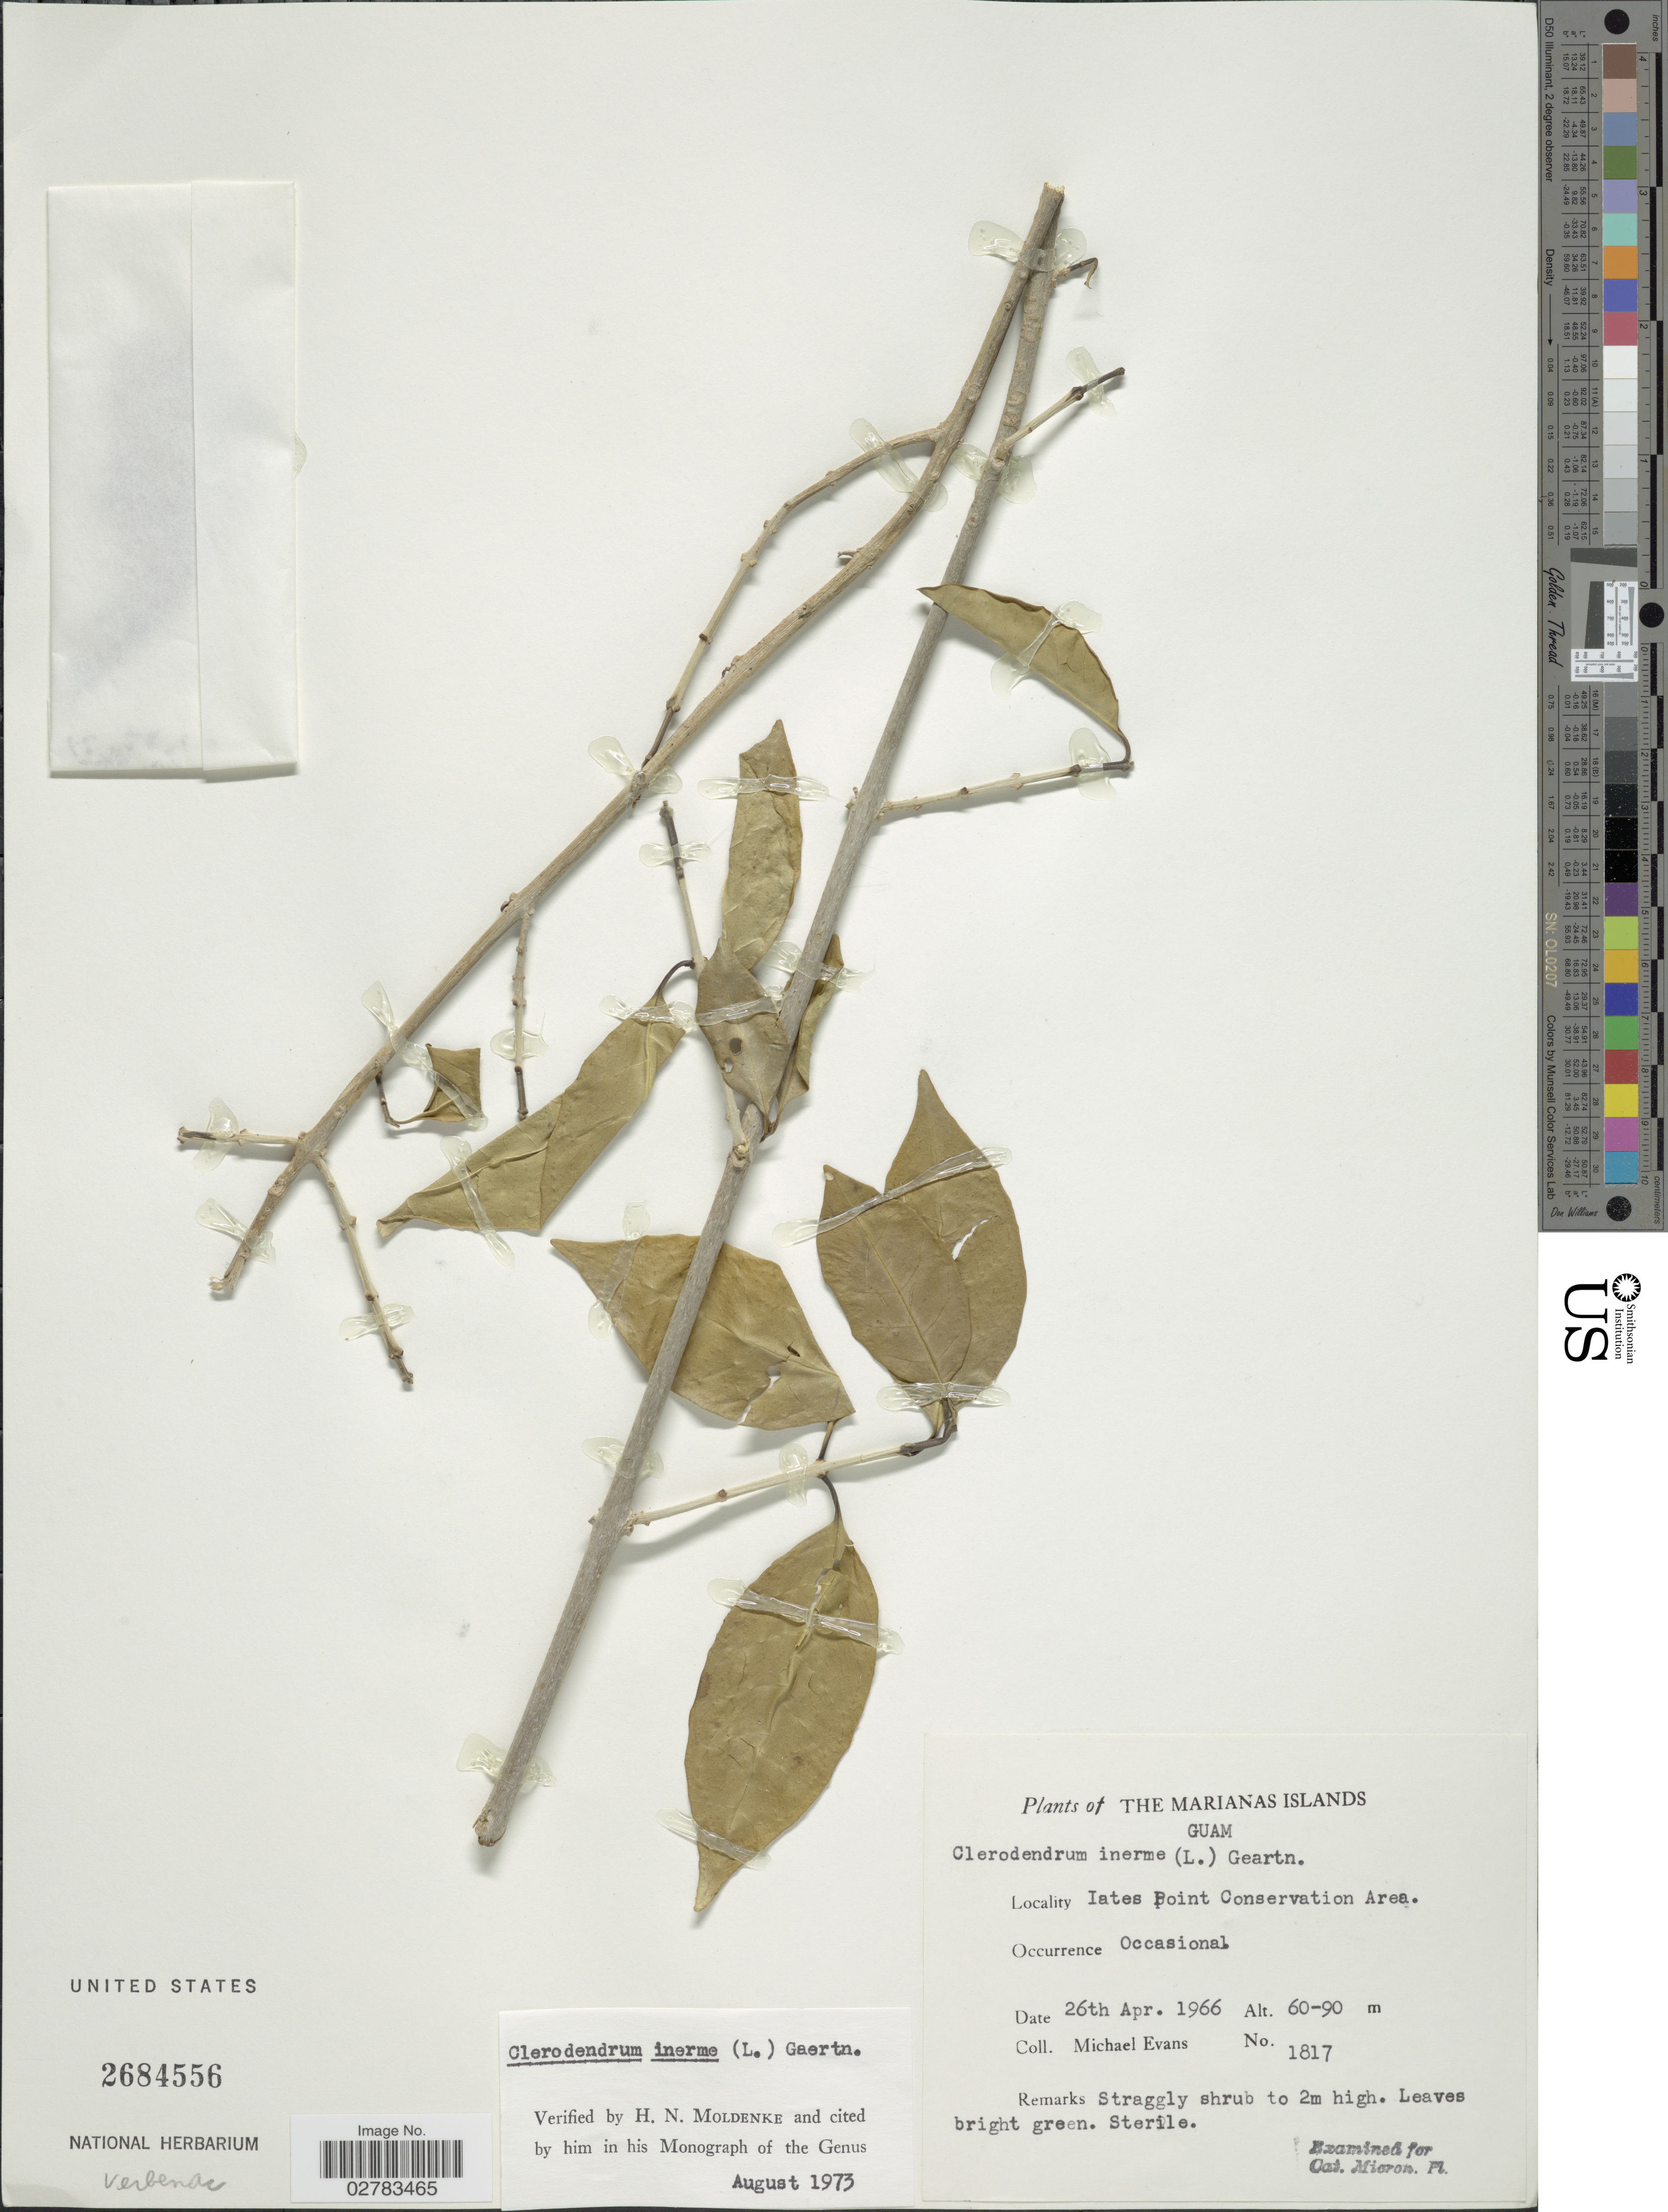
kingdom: Plantae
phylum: Tracheophyta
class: Magnoliopsida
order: Lamiales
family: Lamiaceae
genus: Clerodendrum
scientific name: Clerodendrum inerme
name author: (L.) Gaertn.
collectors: M. Evans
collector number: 1817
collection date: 1966-04-26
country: Guam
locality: The Marianas Islands, Guam, Iates Point Conservation Area.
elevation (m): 60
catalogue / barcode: US 2684556